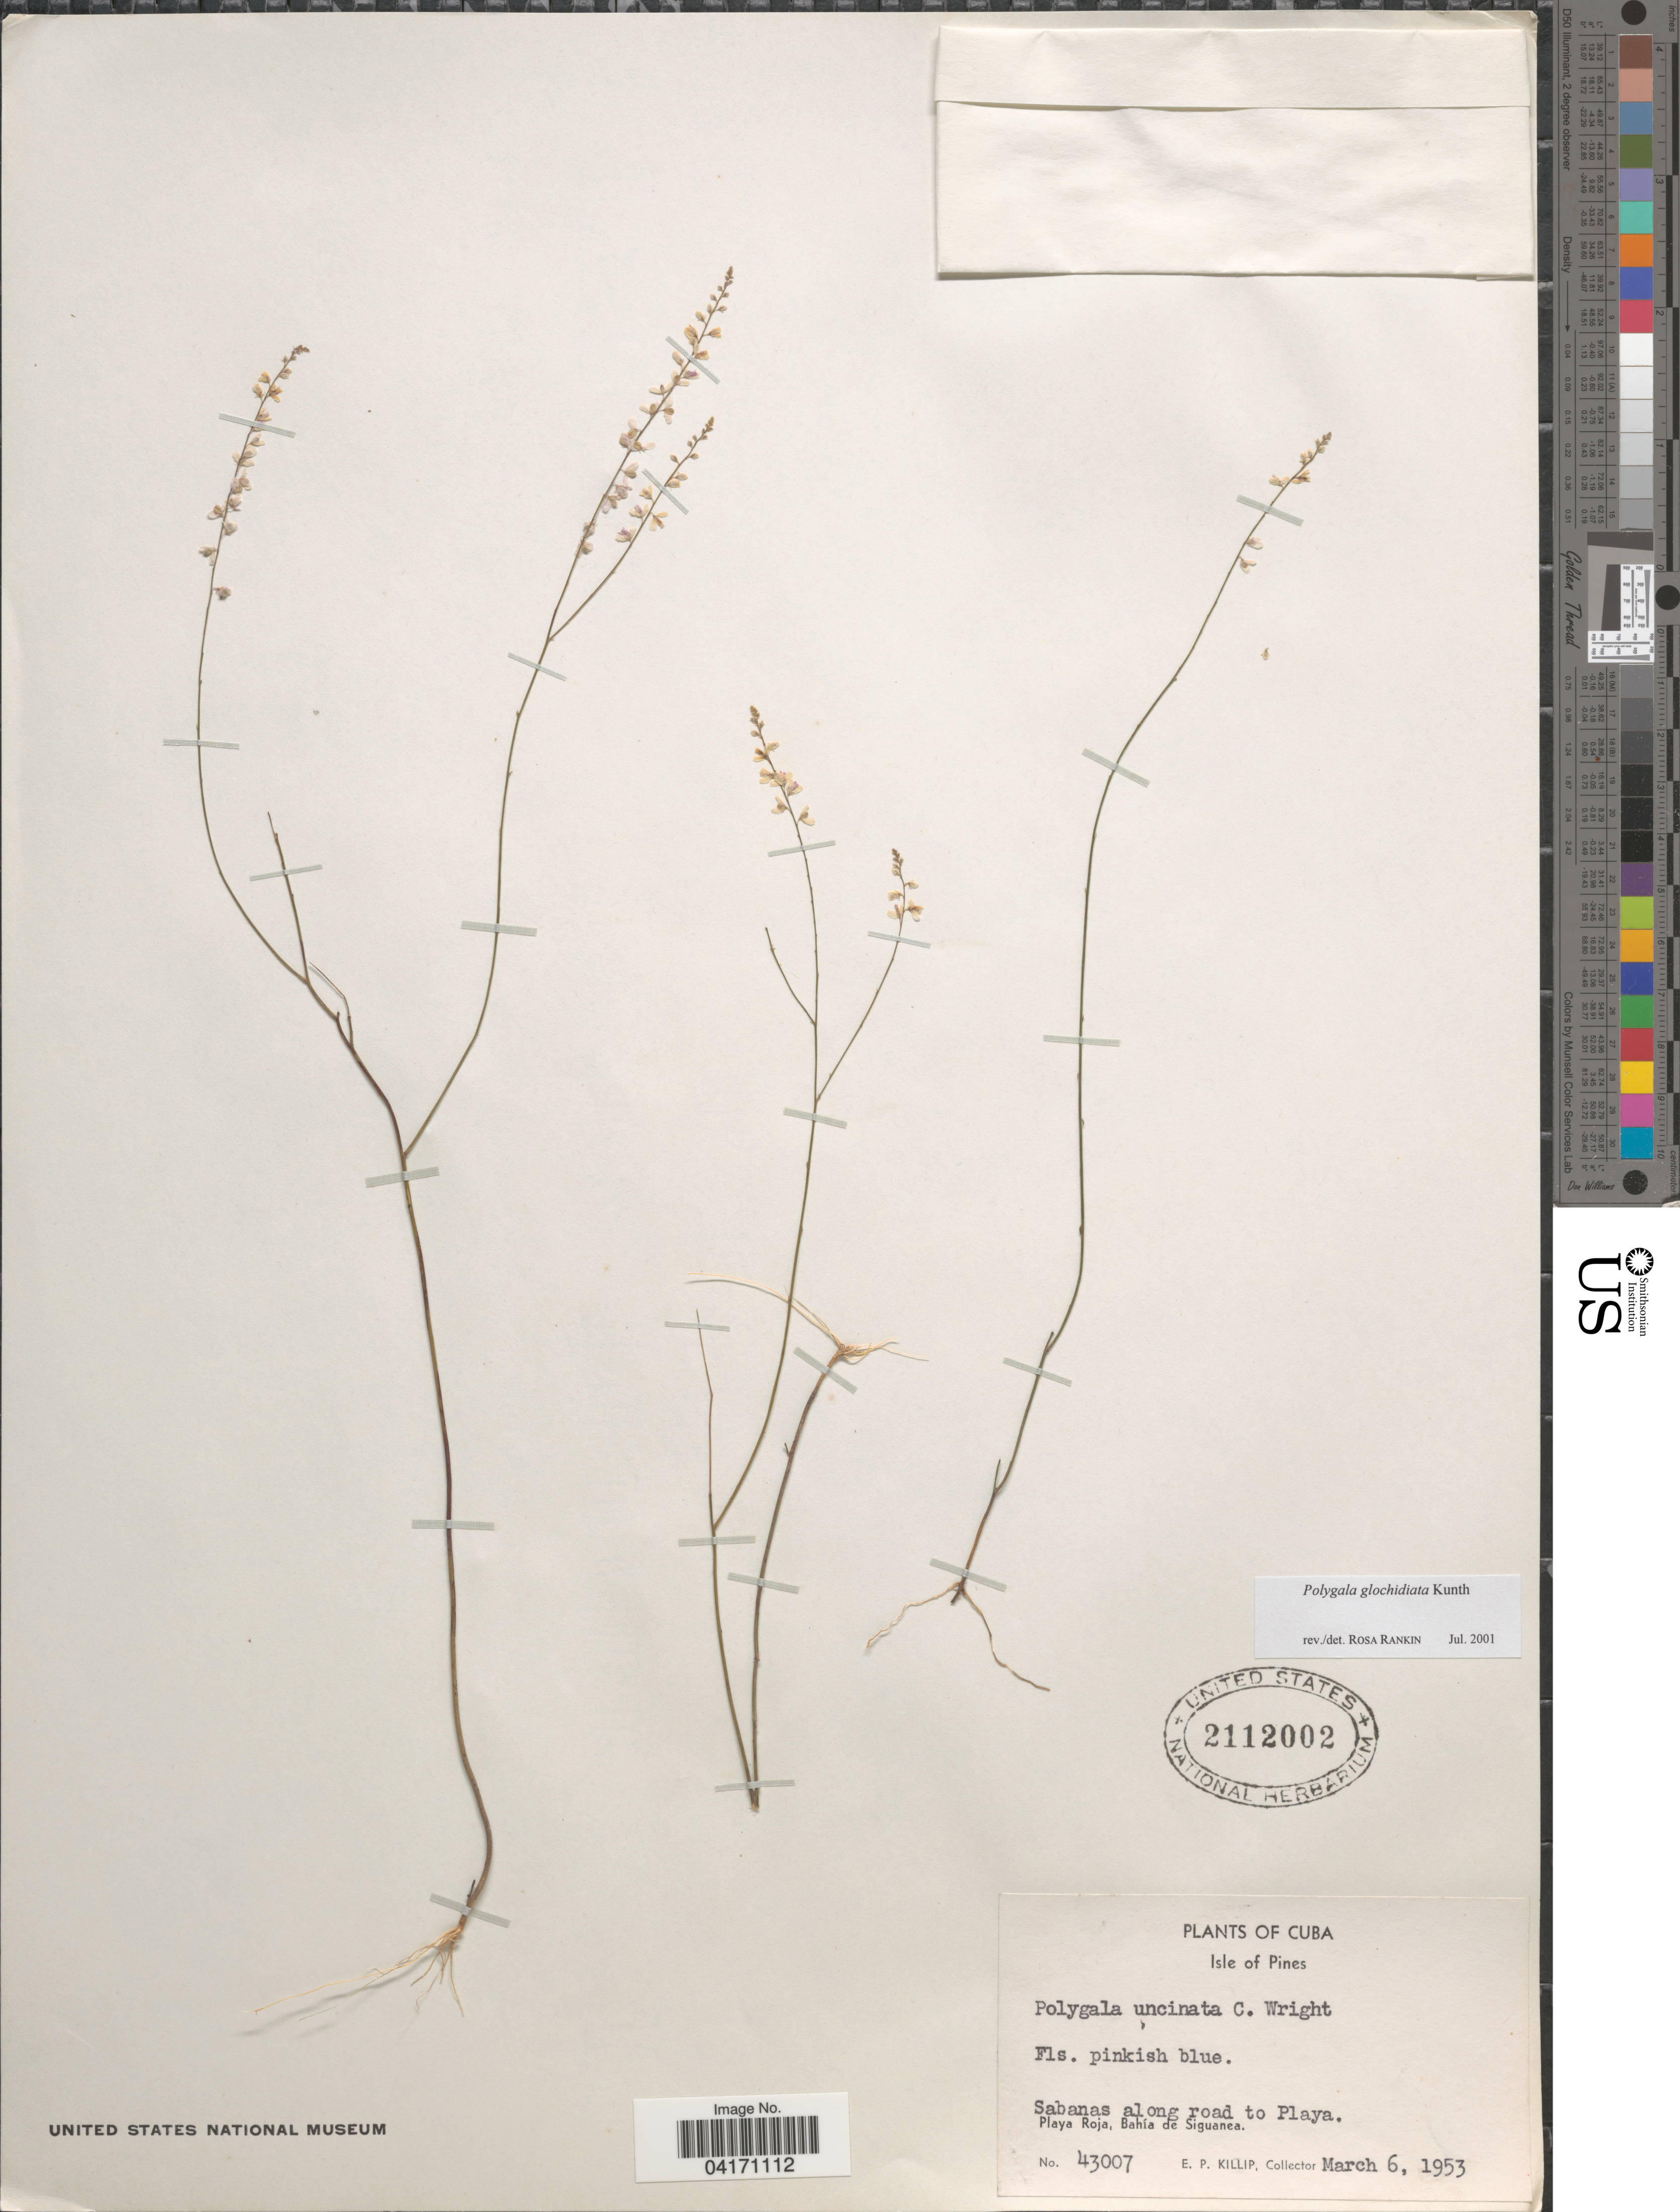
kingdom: Plantae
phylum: Tracheophyta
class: Magnoliopsida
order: Fabales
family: Polygalaceae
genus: Polygala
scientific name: Polygala glochidiata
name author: Kunth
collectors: E. P. Killip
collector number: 43007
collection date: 1953-03-06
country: Cuba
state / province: Isla de la Juventud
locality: Isle of Pines. Sabanas along road to Playa. Playa Roja, Bahía de Siguanea.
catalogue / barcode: US 2112002